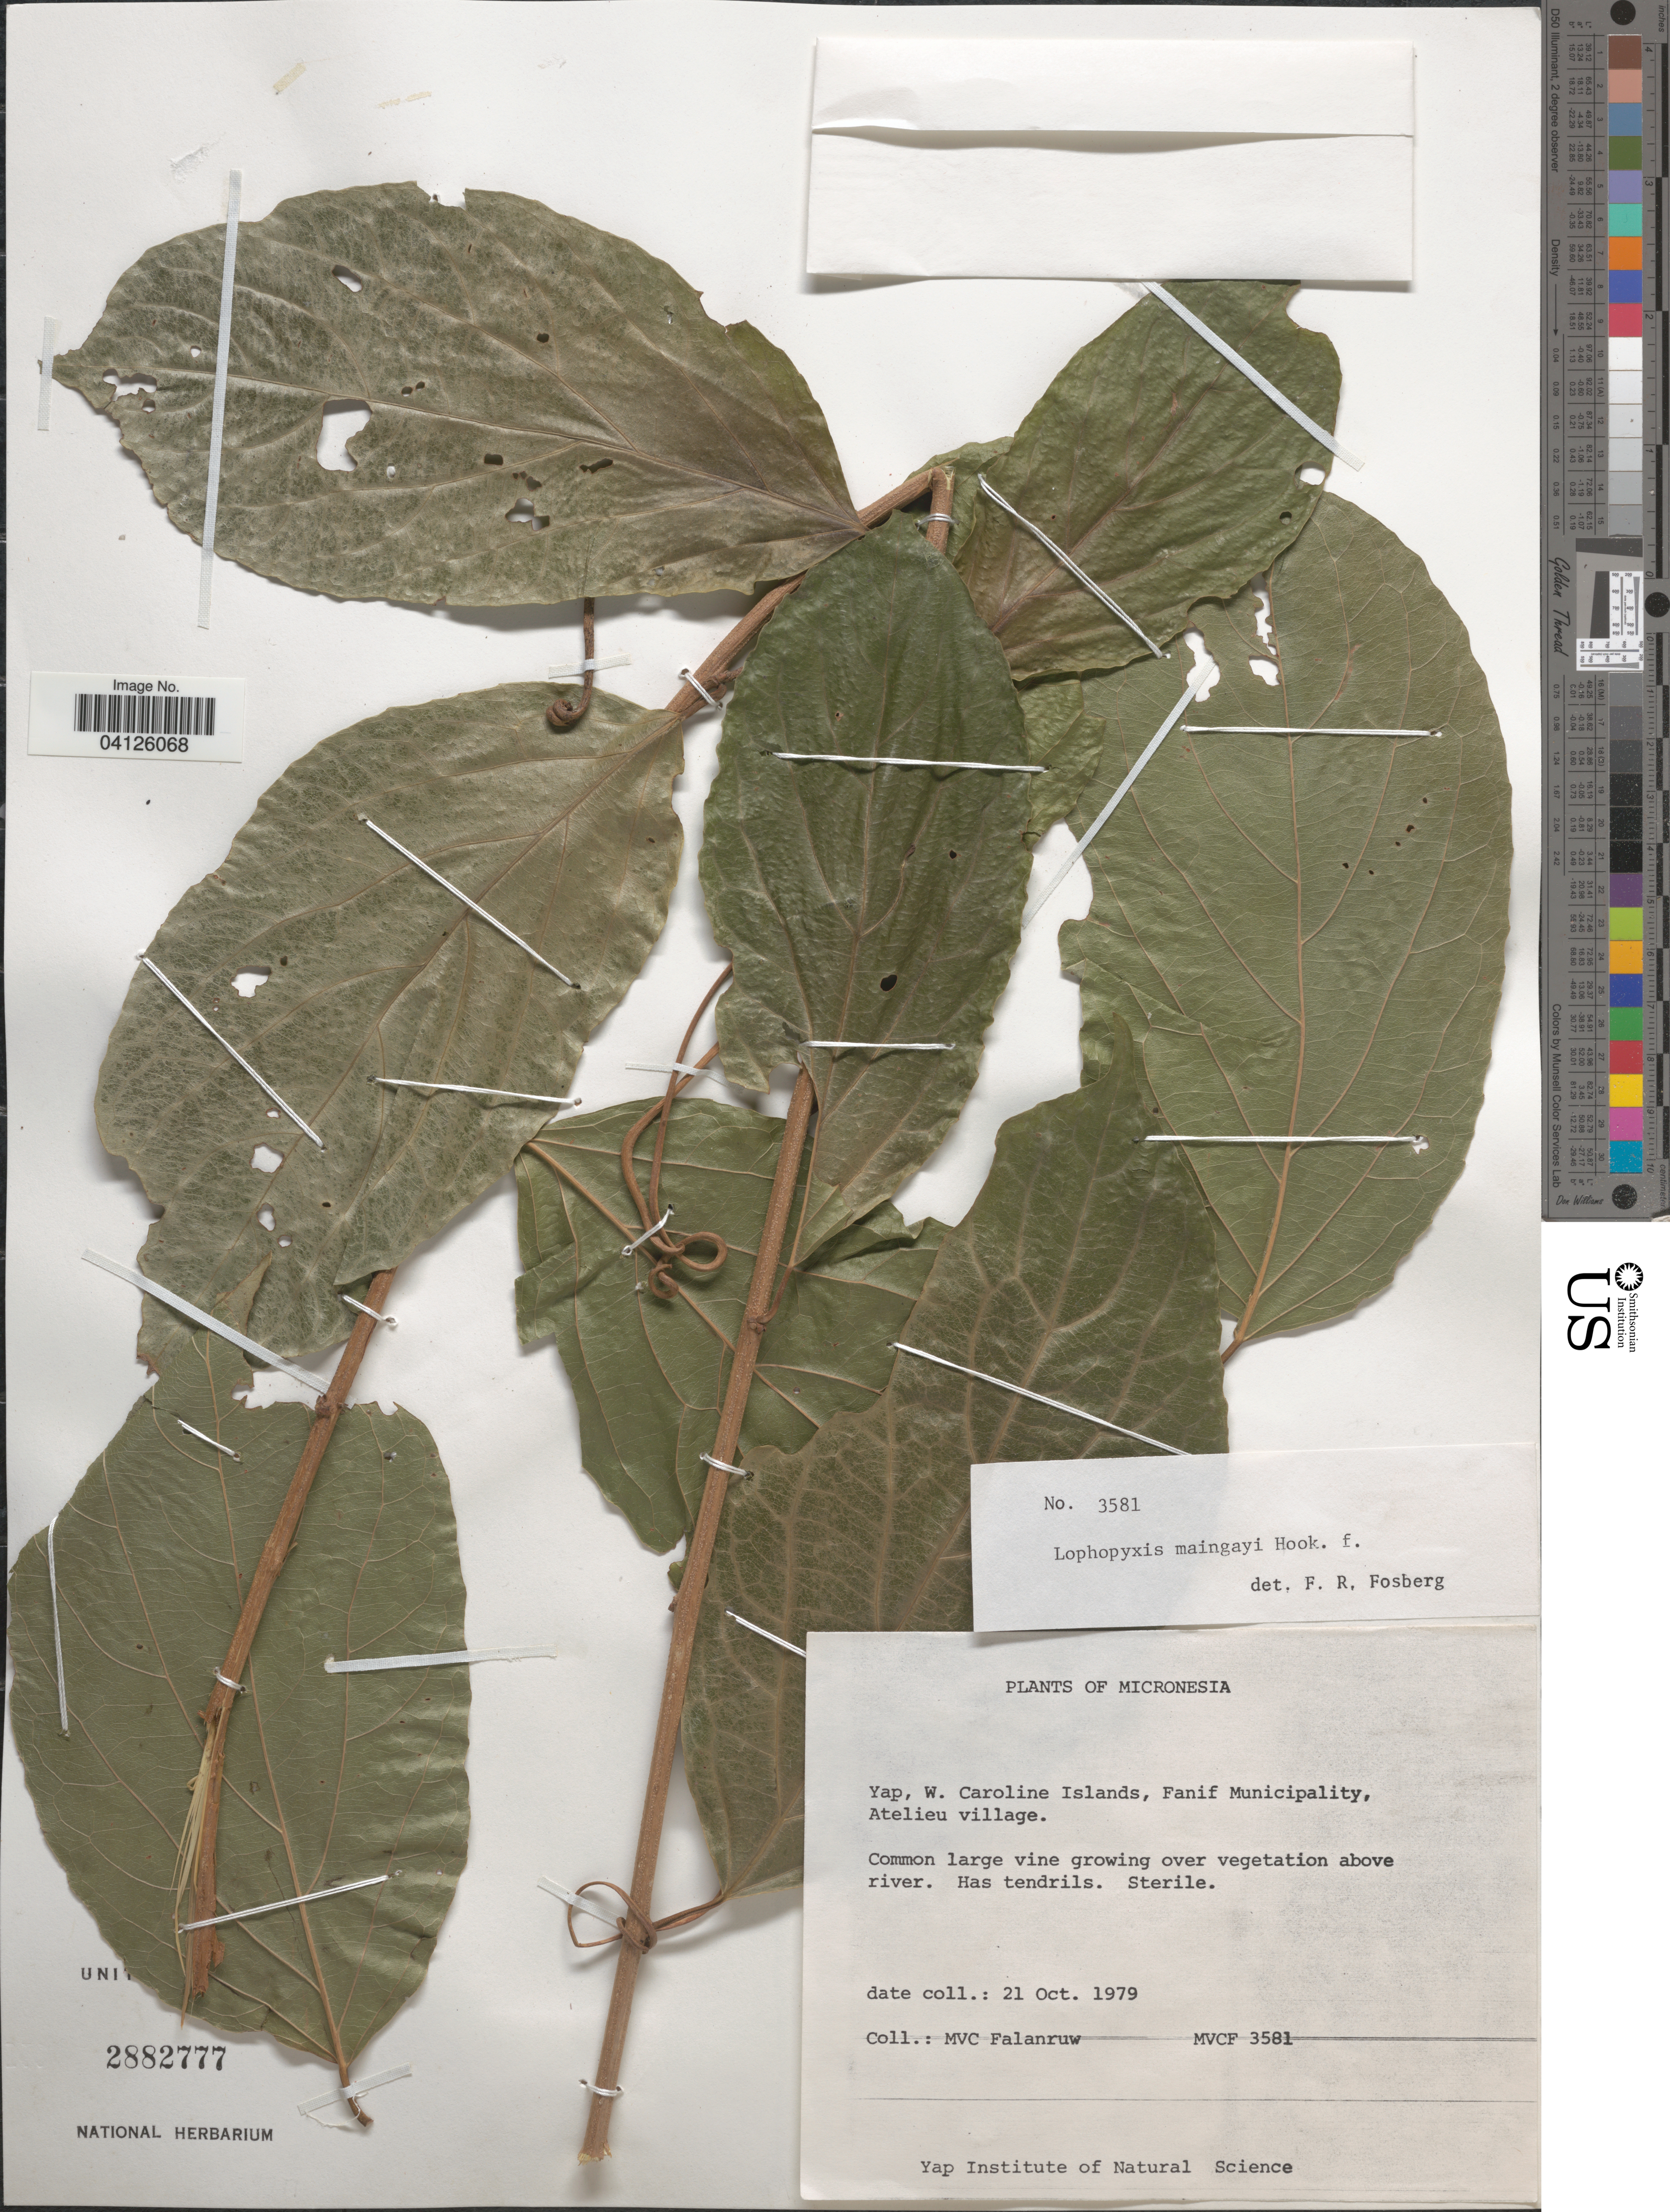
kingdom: Plantae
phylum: Tracheophyta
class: Magnoliopsida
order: Malpighiales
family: Lophopyxidaceae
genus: Lophopyxis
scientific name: Lophopyxis maingayi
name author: Hook. f.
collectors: M. V. Falanruw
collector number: MVCF3581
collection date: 1979-10-21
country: Micronesia, Federated States of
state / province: Yap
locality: Micronesia. W. Caroline Islands, Fanif Municipality, Atelieu village.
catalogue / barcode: US 2882777